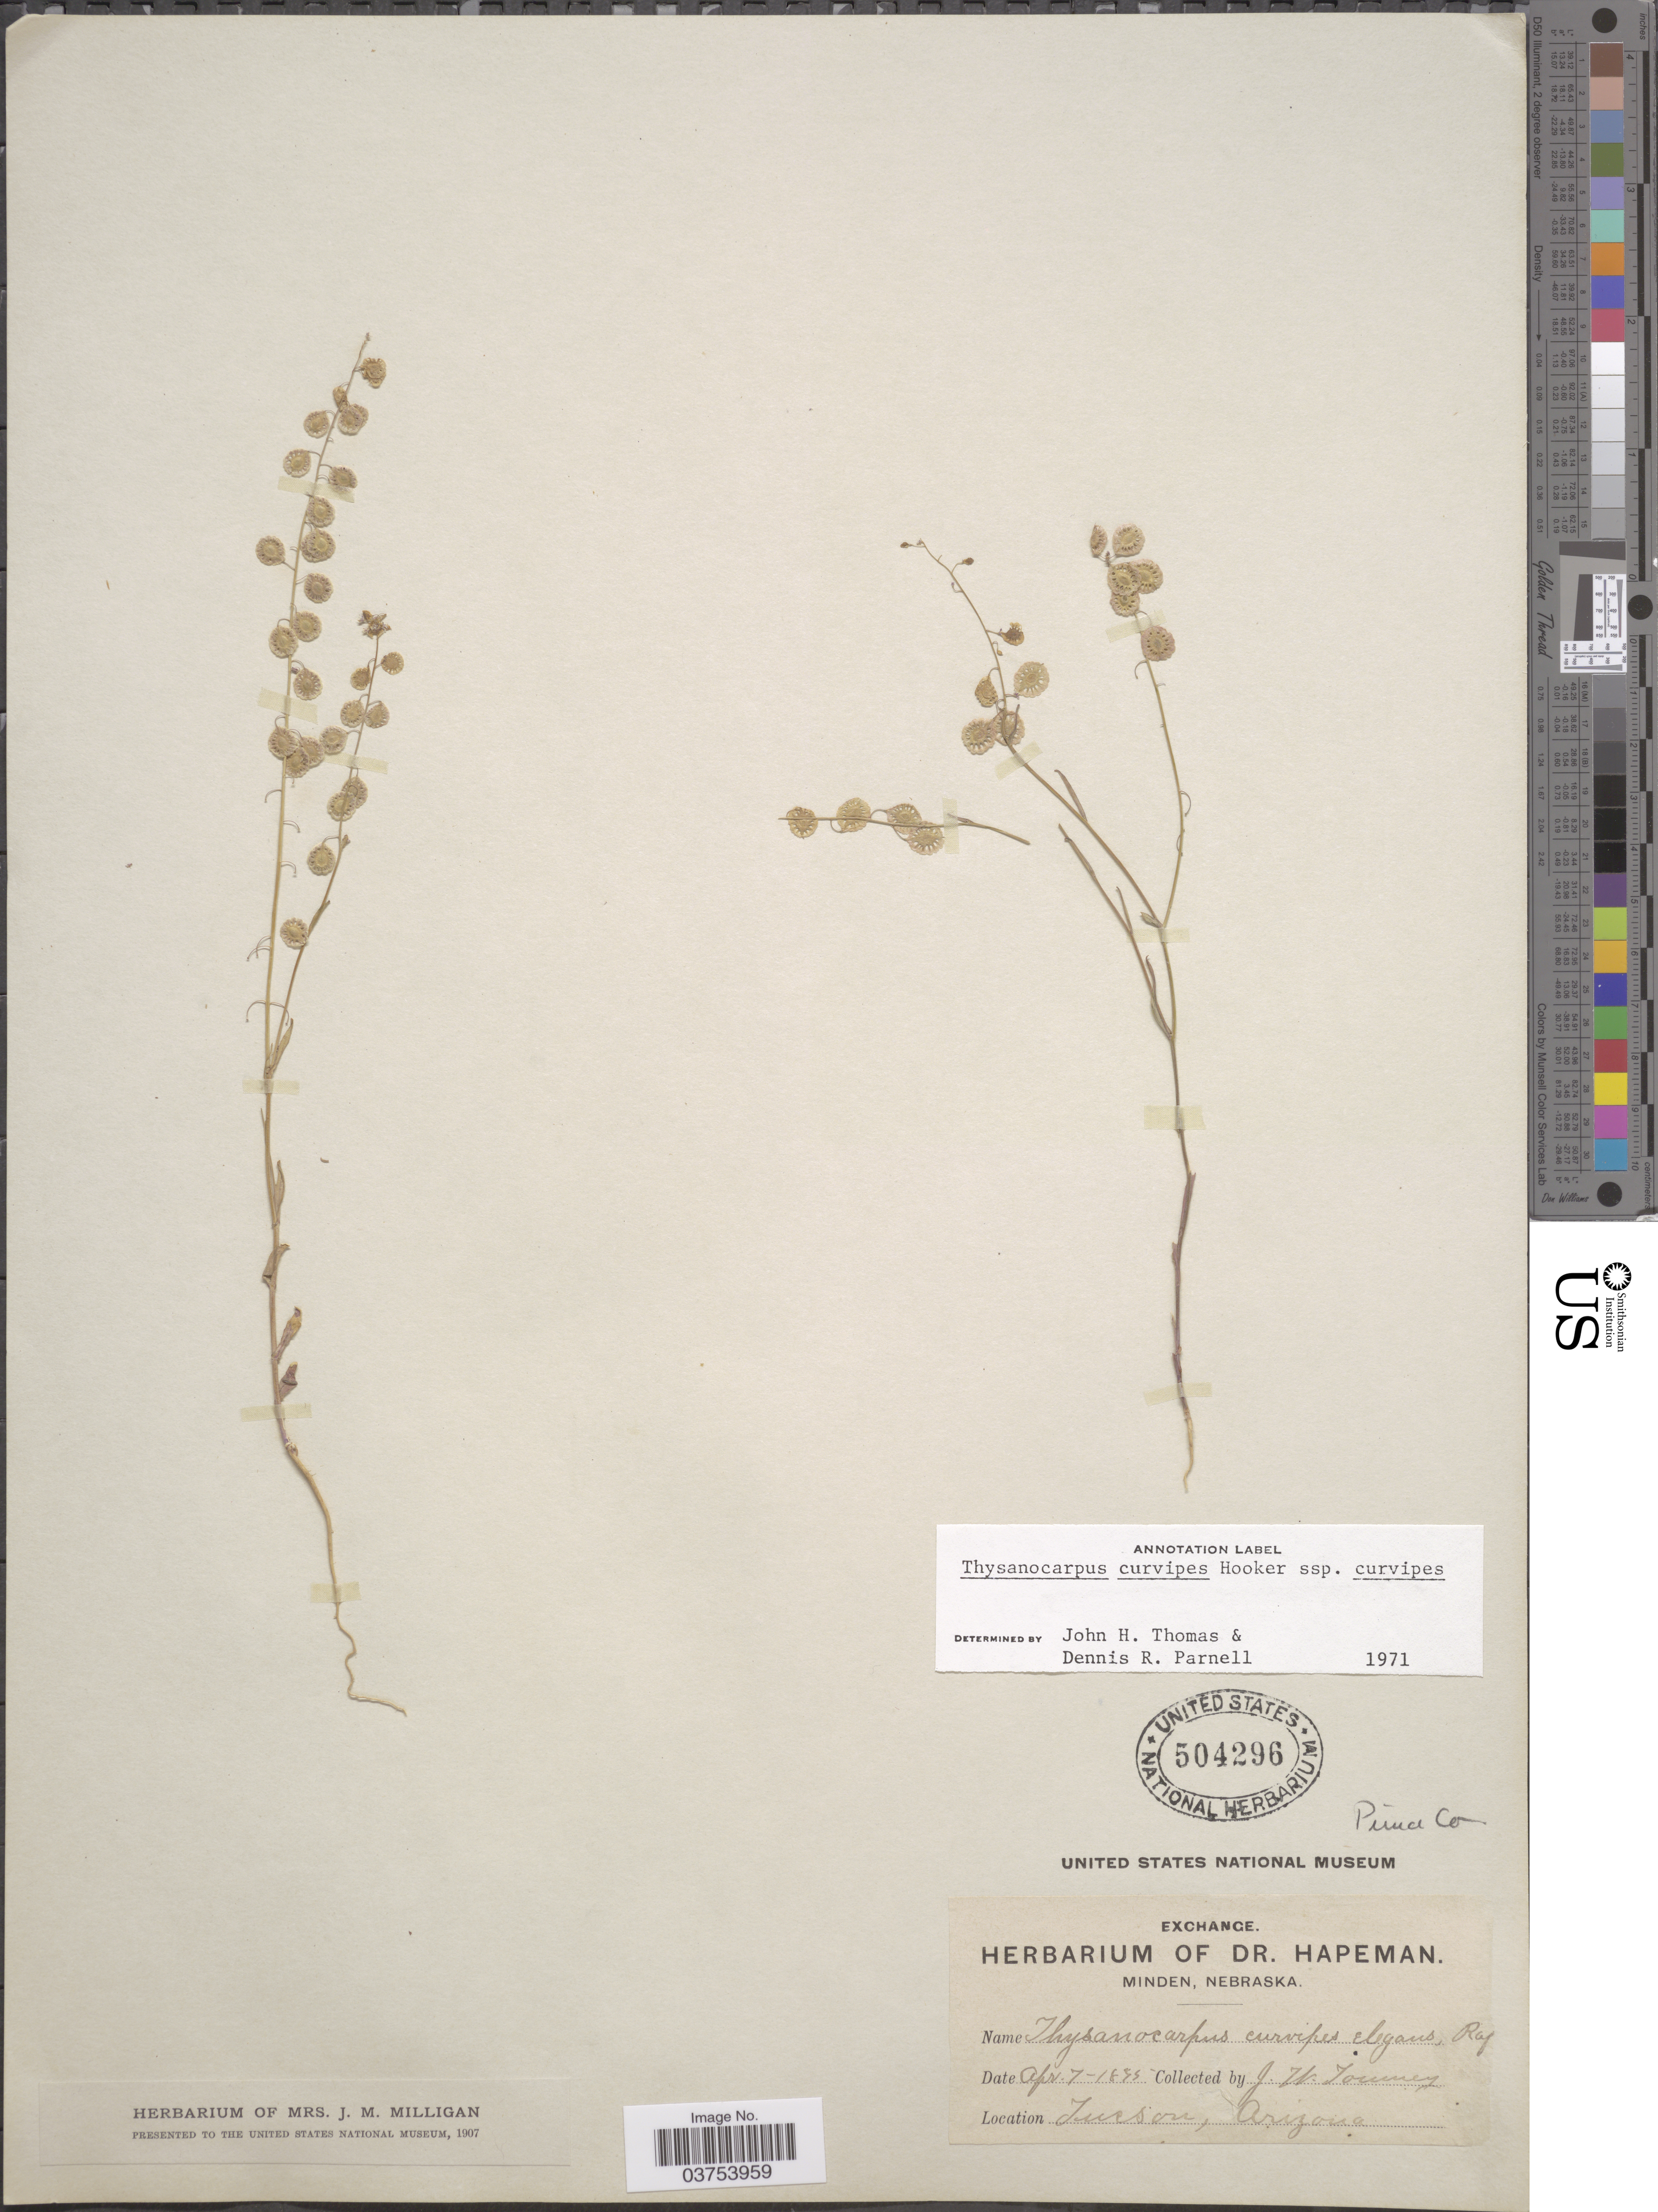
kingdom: Plantae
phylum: Tracheophyta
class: Magnoliopsida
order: Brassicales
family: Brassicaceae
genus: Thysanocarpus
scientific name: Thysanocarpus curvipes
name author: Hook.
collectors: J. W. Toumey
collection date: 1895-04-07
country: United States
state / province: Arizona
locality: Pima Co. Tucson.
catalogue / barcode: US 504296